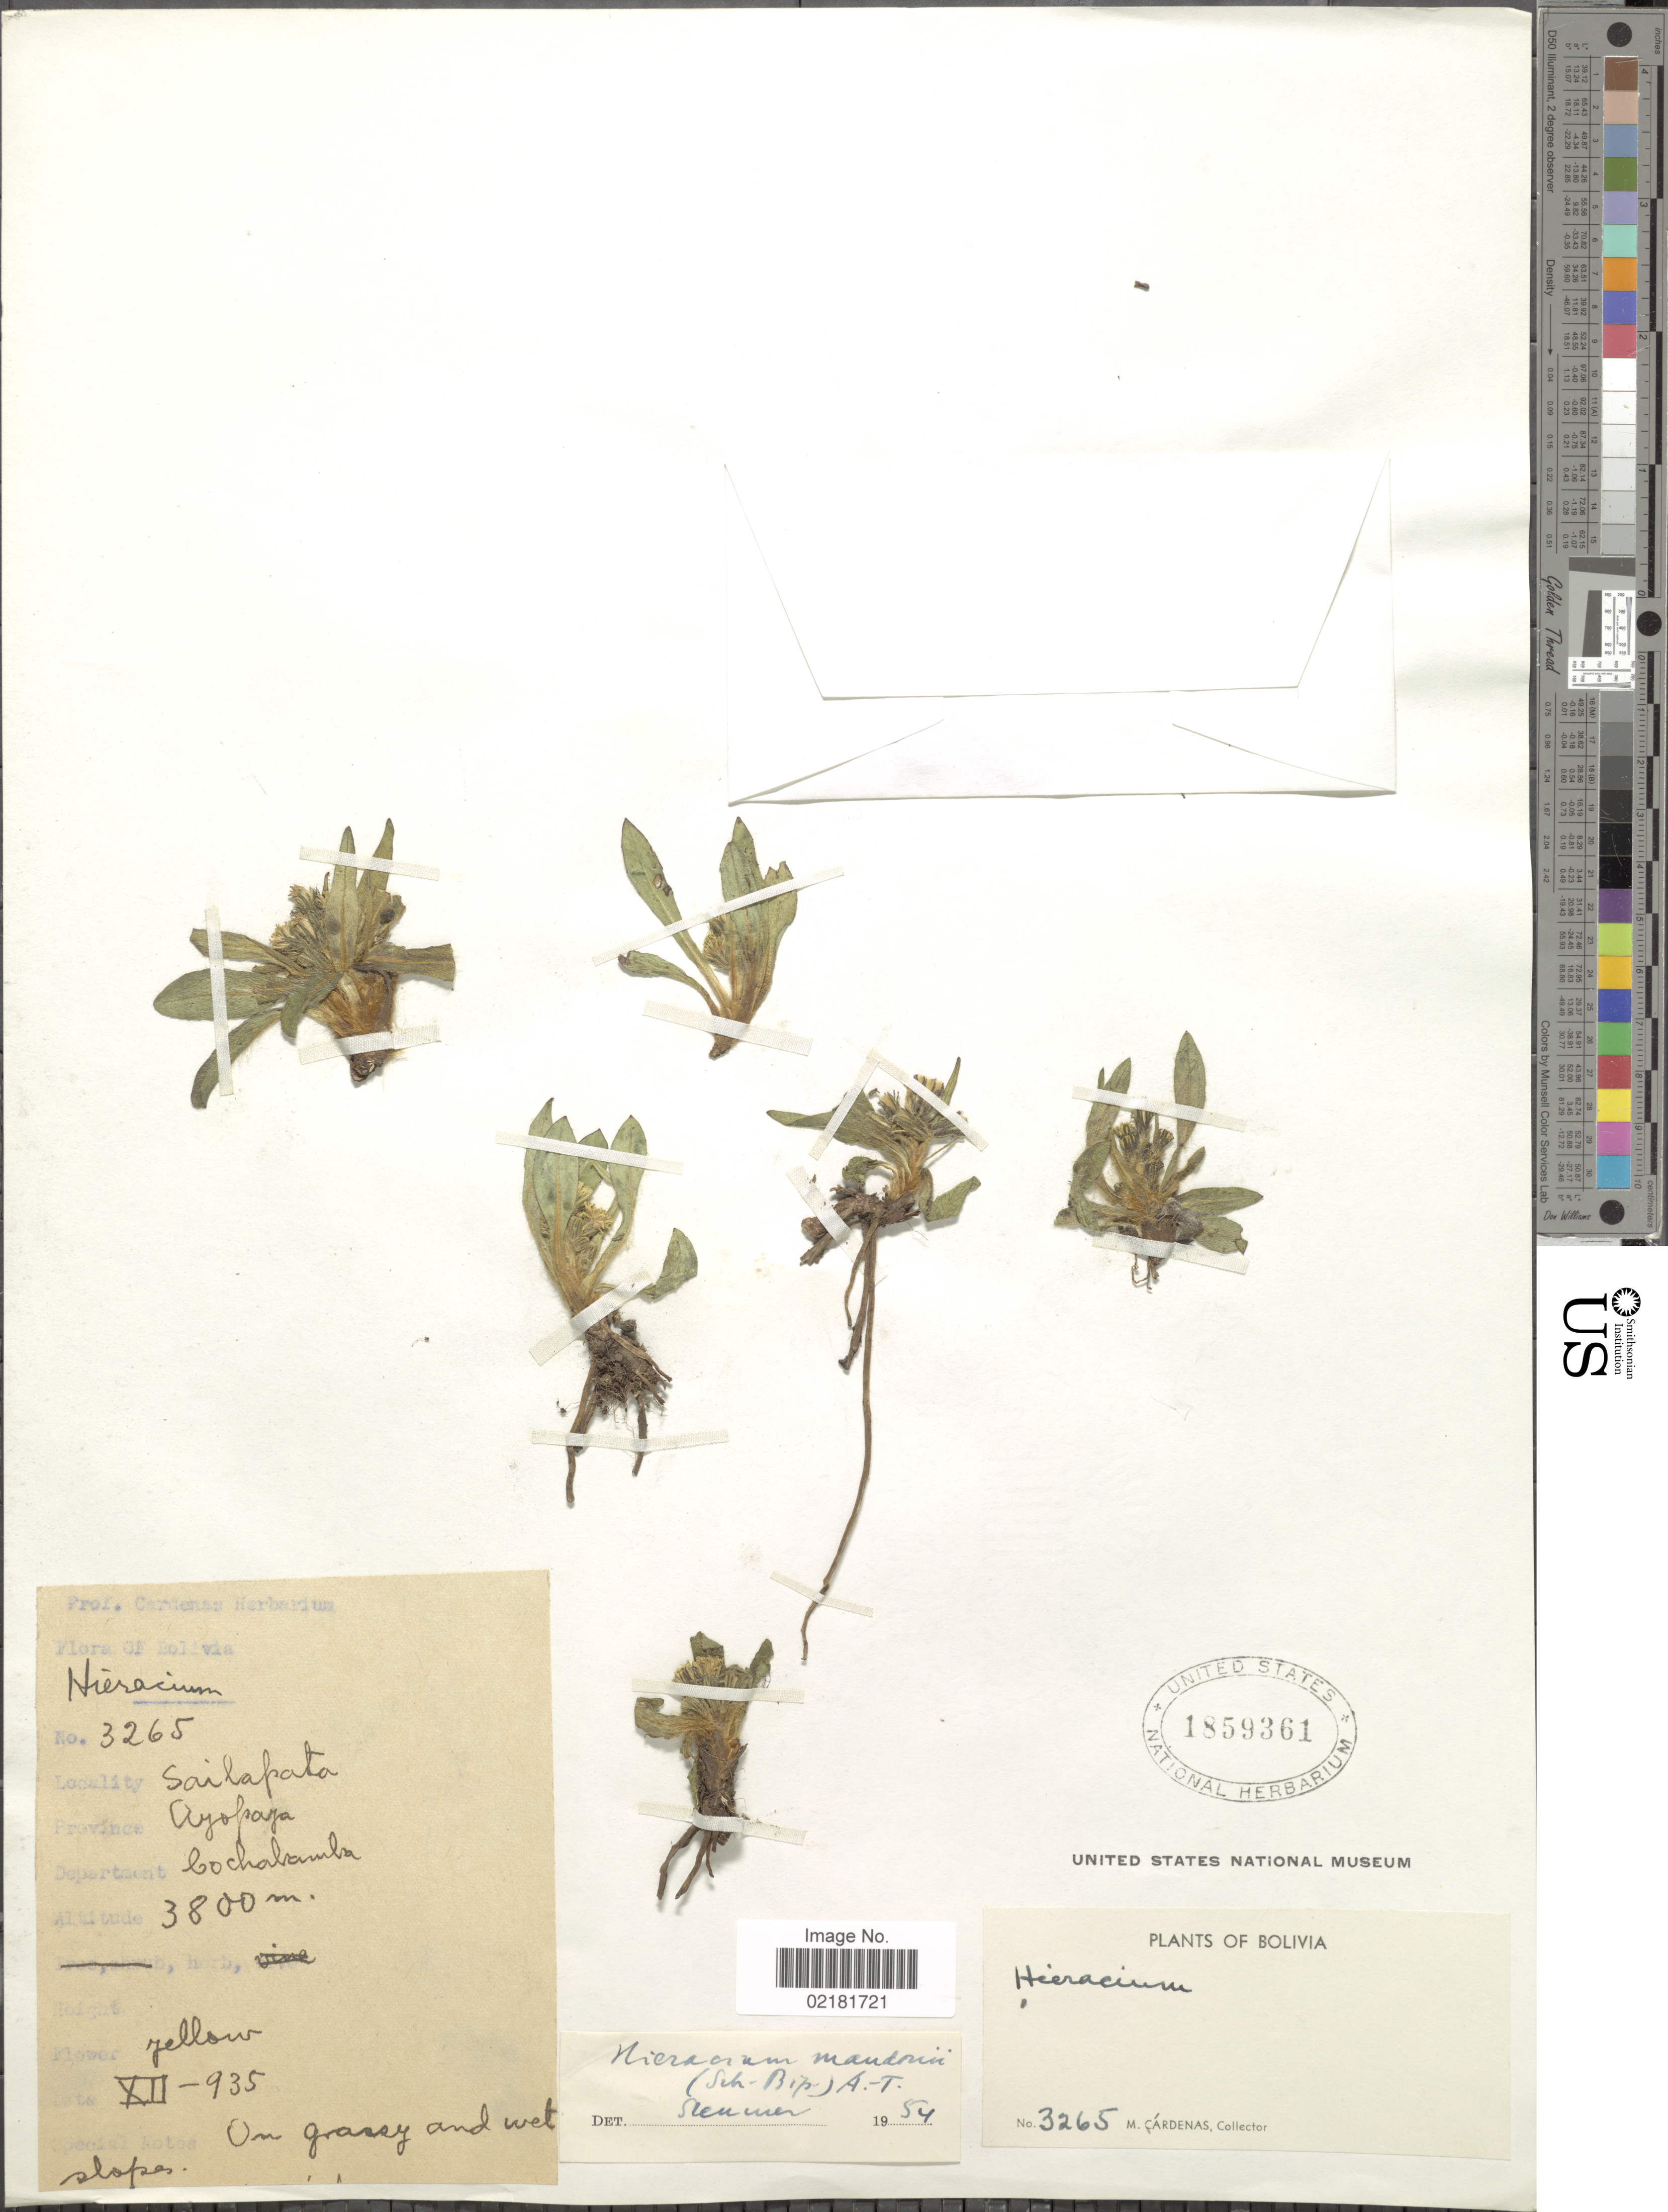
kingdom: Plantae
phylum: Tracheophyta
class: Magnoliopsida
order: Asterales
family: Asteraceae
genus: Hieracium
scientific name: Hieracium mandonii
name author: (Sch. Bip.) Arvet-Touvet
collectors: M. Cárdenas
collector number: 3265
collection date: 1935-12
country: Bolivia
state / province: Cochabamba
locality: Sailapata, Province Ayopaya.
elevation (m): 3800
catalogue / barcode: US 1859361